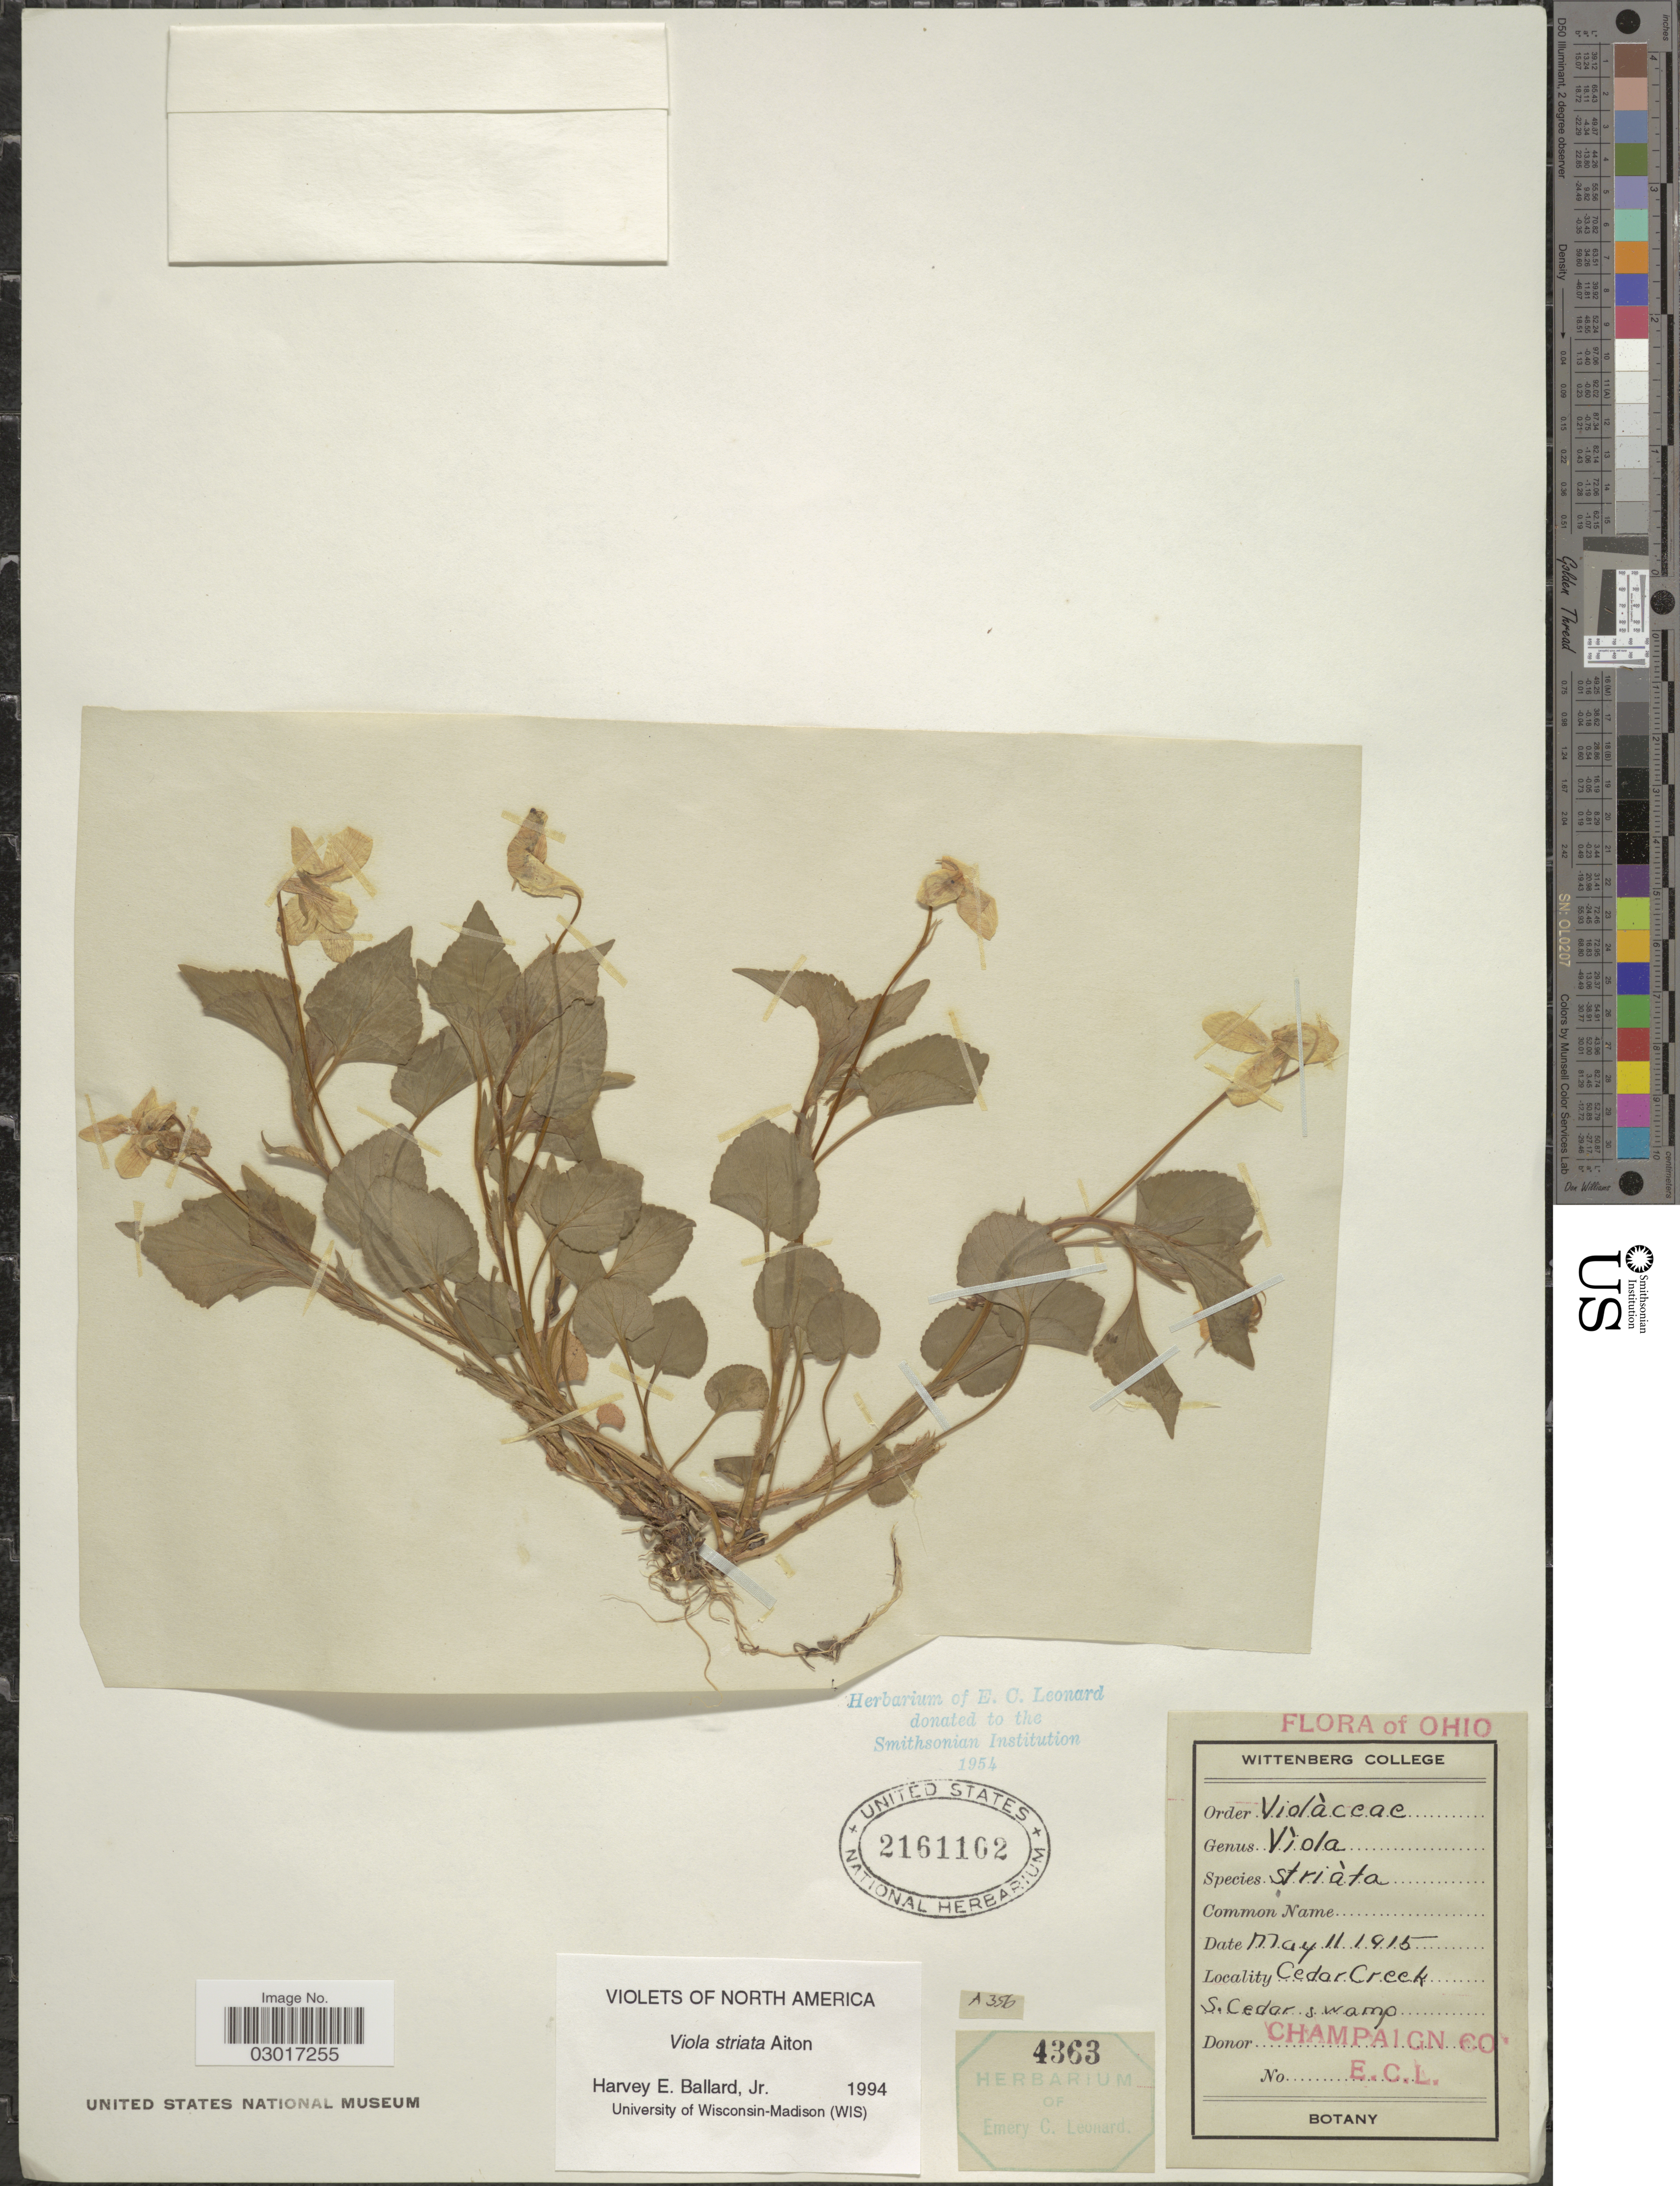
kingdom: Plantae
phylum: Tracheophyta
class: Magnoliopsida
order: Malpighiales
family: Violaceae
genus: Viola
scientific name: Viola striata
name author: Aiton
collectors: E. C. Leonard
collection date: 1915-05-11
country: United States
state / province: Ohio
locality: Cedar Creek. S. Cedar swamp. Champaign Co.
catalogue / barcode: US 2161102